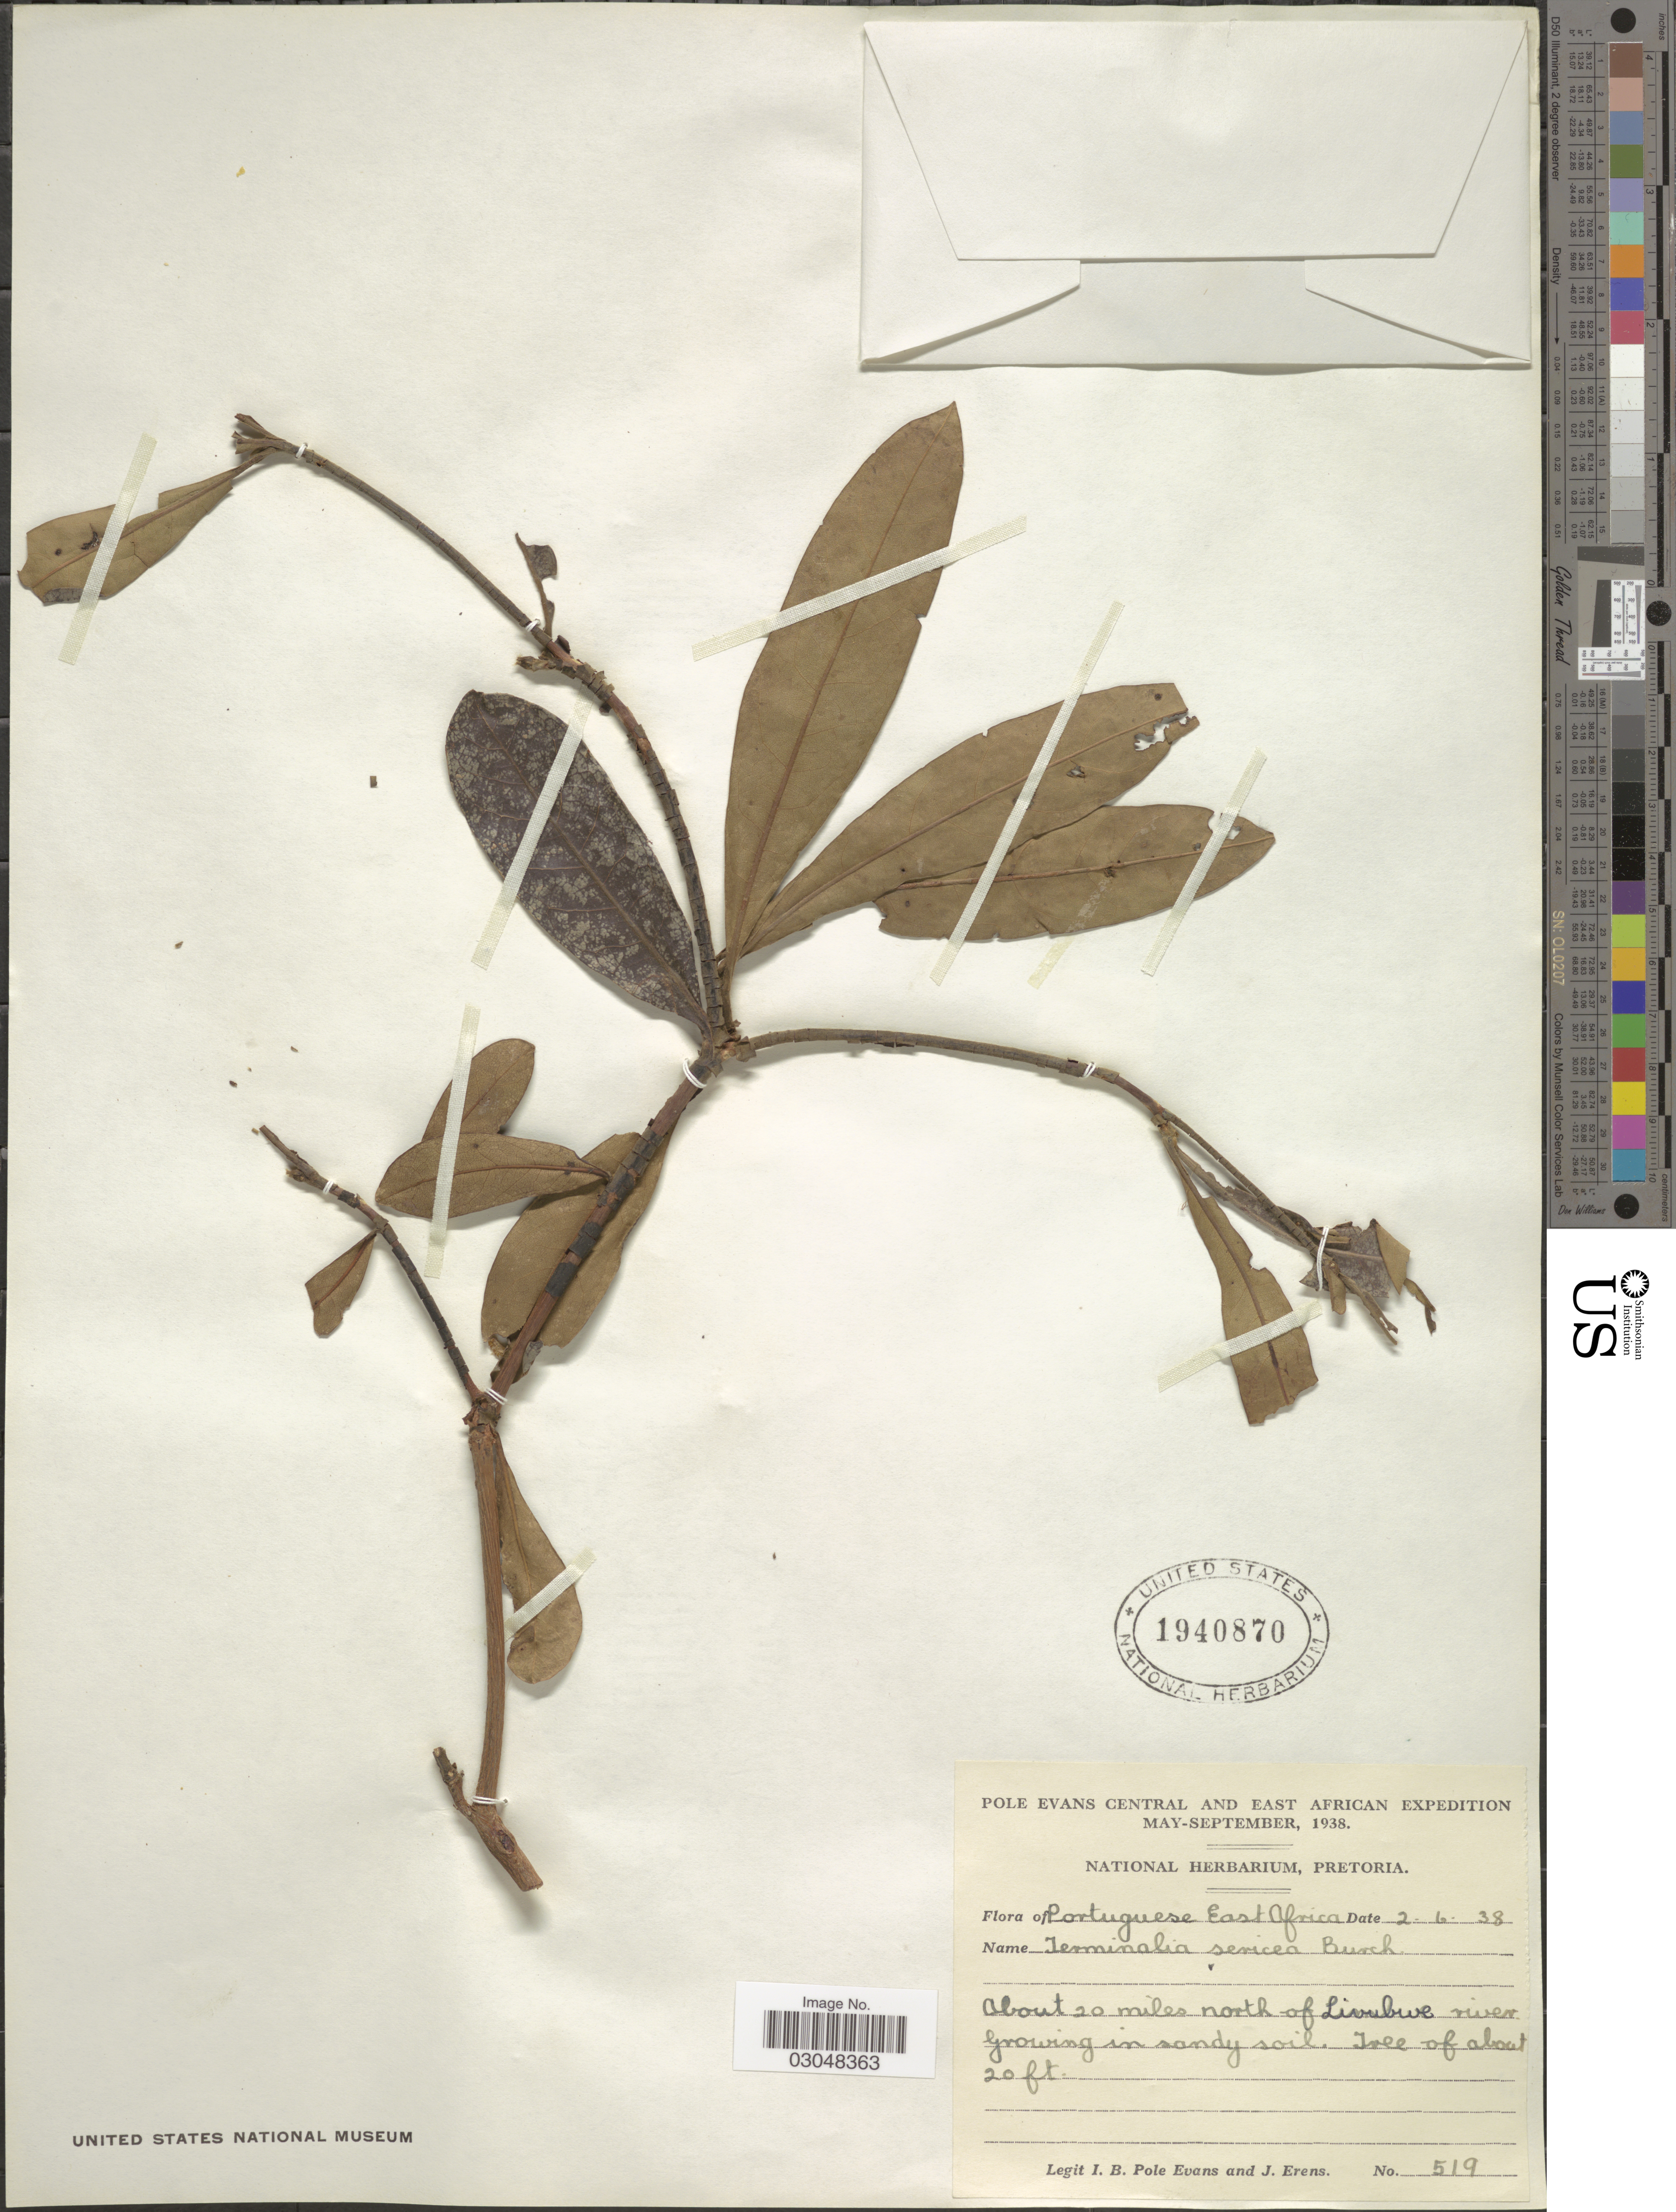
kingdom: Plantae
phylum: Tracheophyta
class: Magnoliopsida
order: Myrtales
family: Combretaceae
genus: Terminalia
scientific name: Terminalia sericea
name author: D.G. Burch ex DC.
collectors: I. B. Pole-Evans & J. Erens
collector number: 519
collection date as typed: Transcribed d/m/y: 2/6/38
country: Mozambique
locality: East African. Portuguese East Africa. About 20 miles north of Livubwe river.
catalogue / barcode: US 1940870